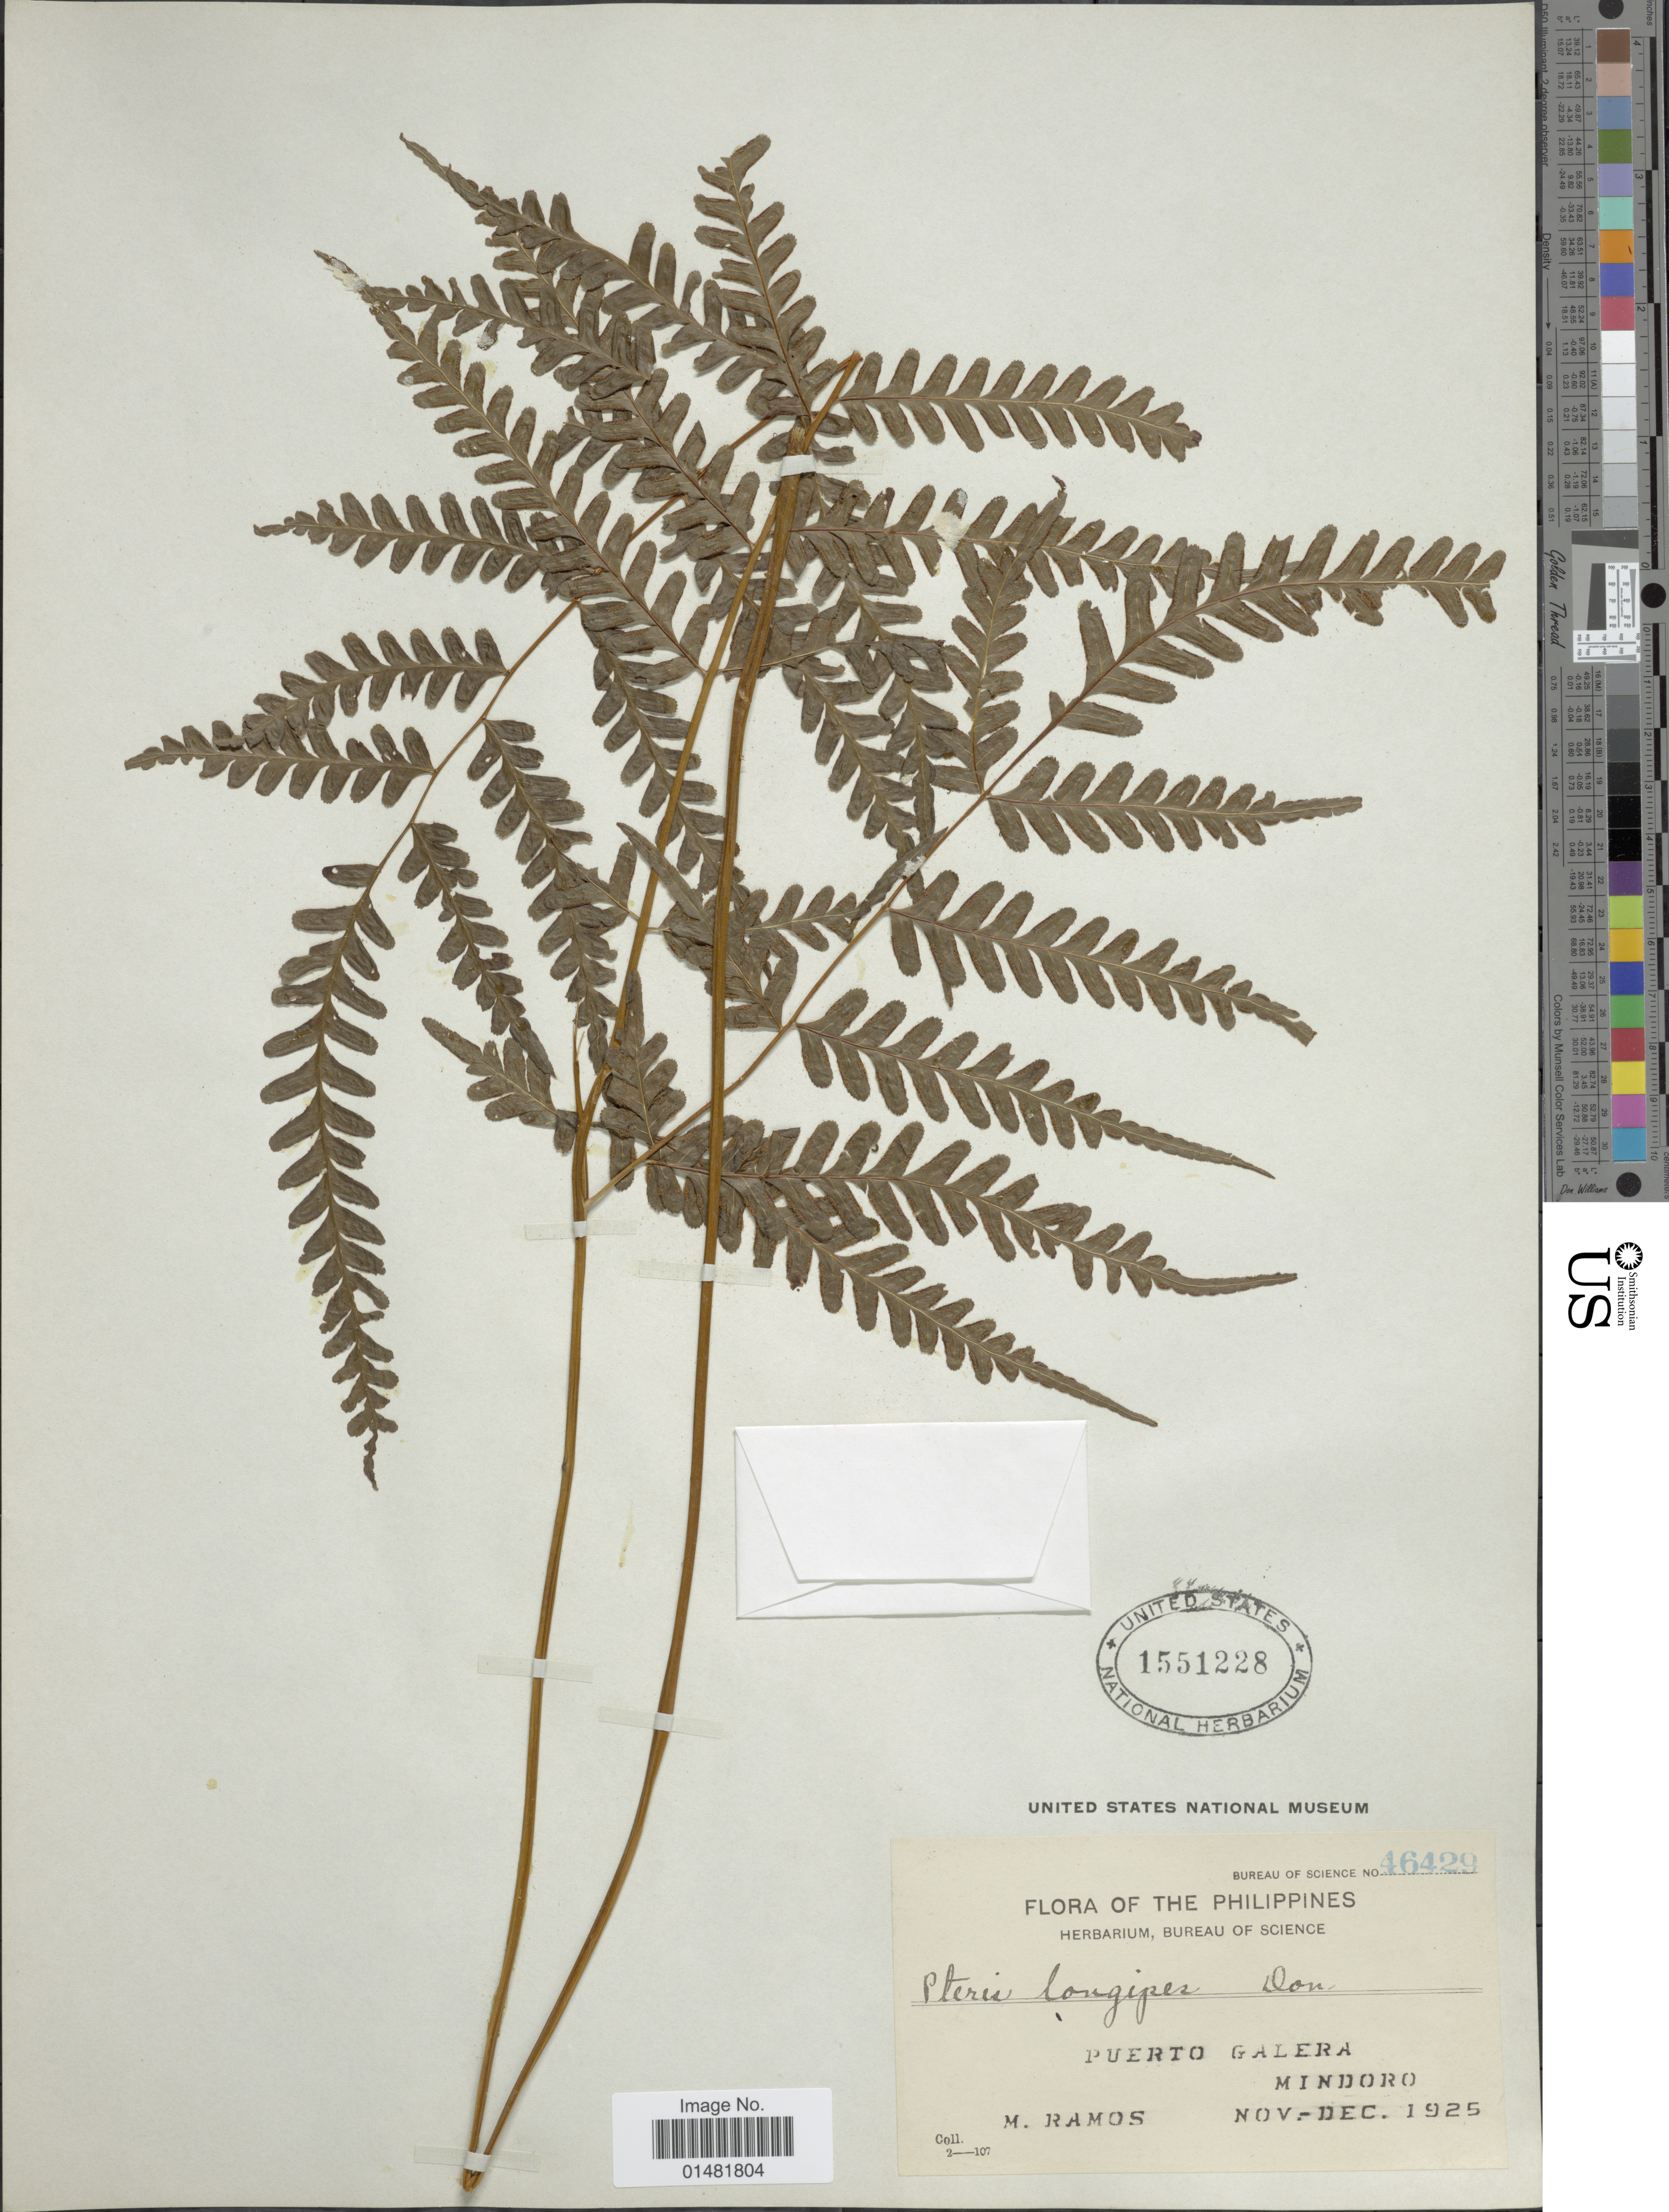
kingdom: Plantae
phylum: Tracheophyta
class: Polypodiopsida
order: Polypodiales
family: Pteridaceae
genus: Pteris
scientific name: Pteris longipes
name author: D. Don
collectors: M. Ramos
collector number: Bureau of Science 46429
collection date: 1925-11/1925-12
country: Philippines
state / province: Mimaropa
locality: Puerto Galera, Mindoro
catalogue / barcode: US 1551228